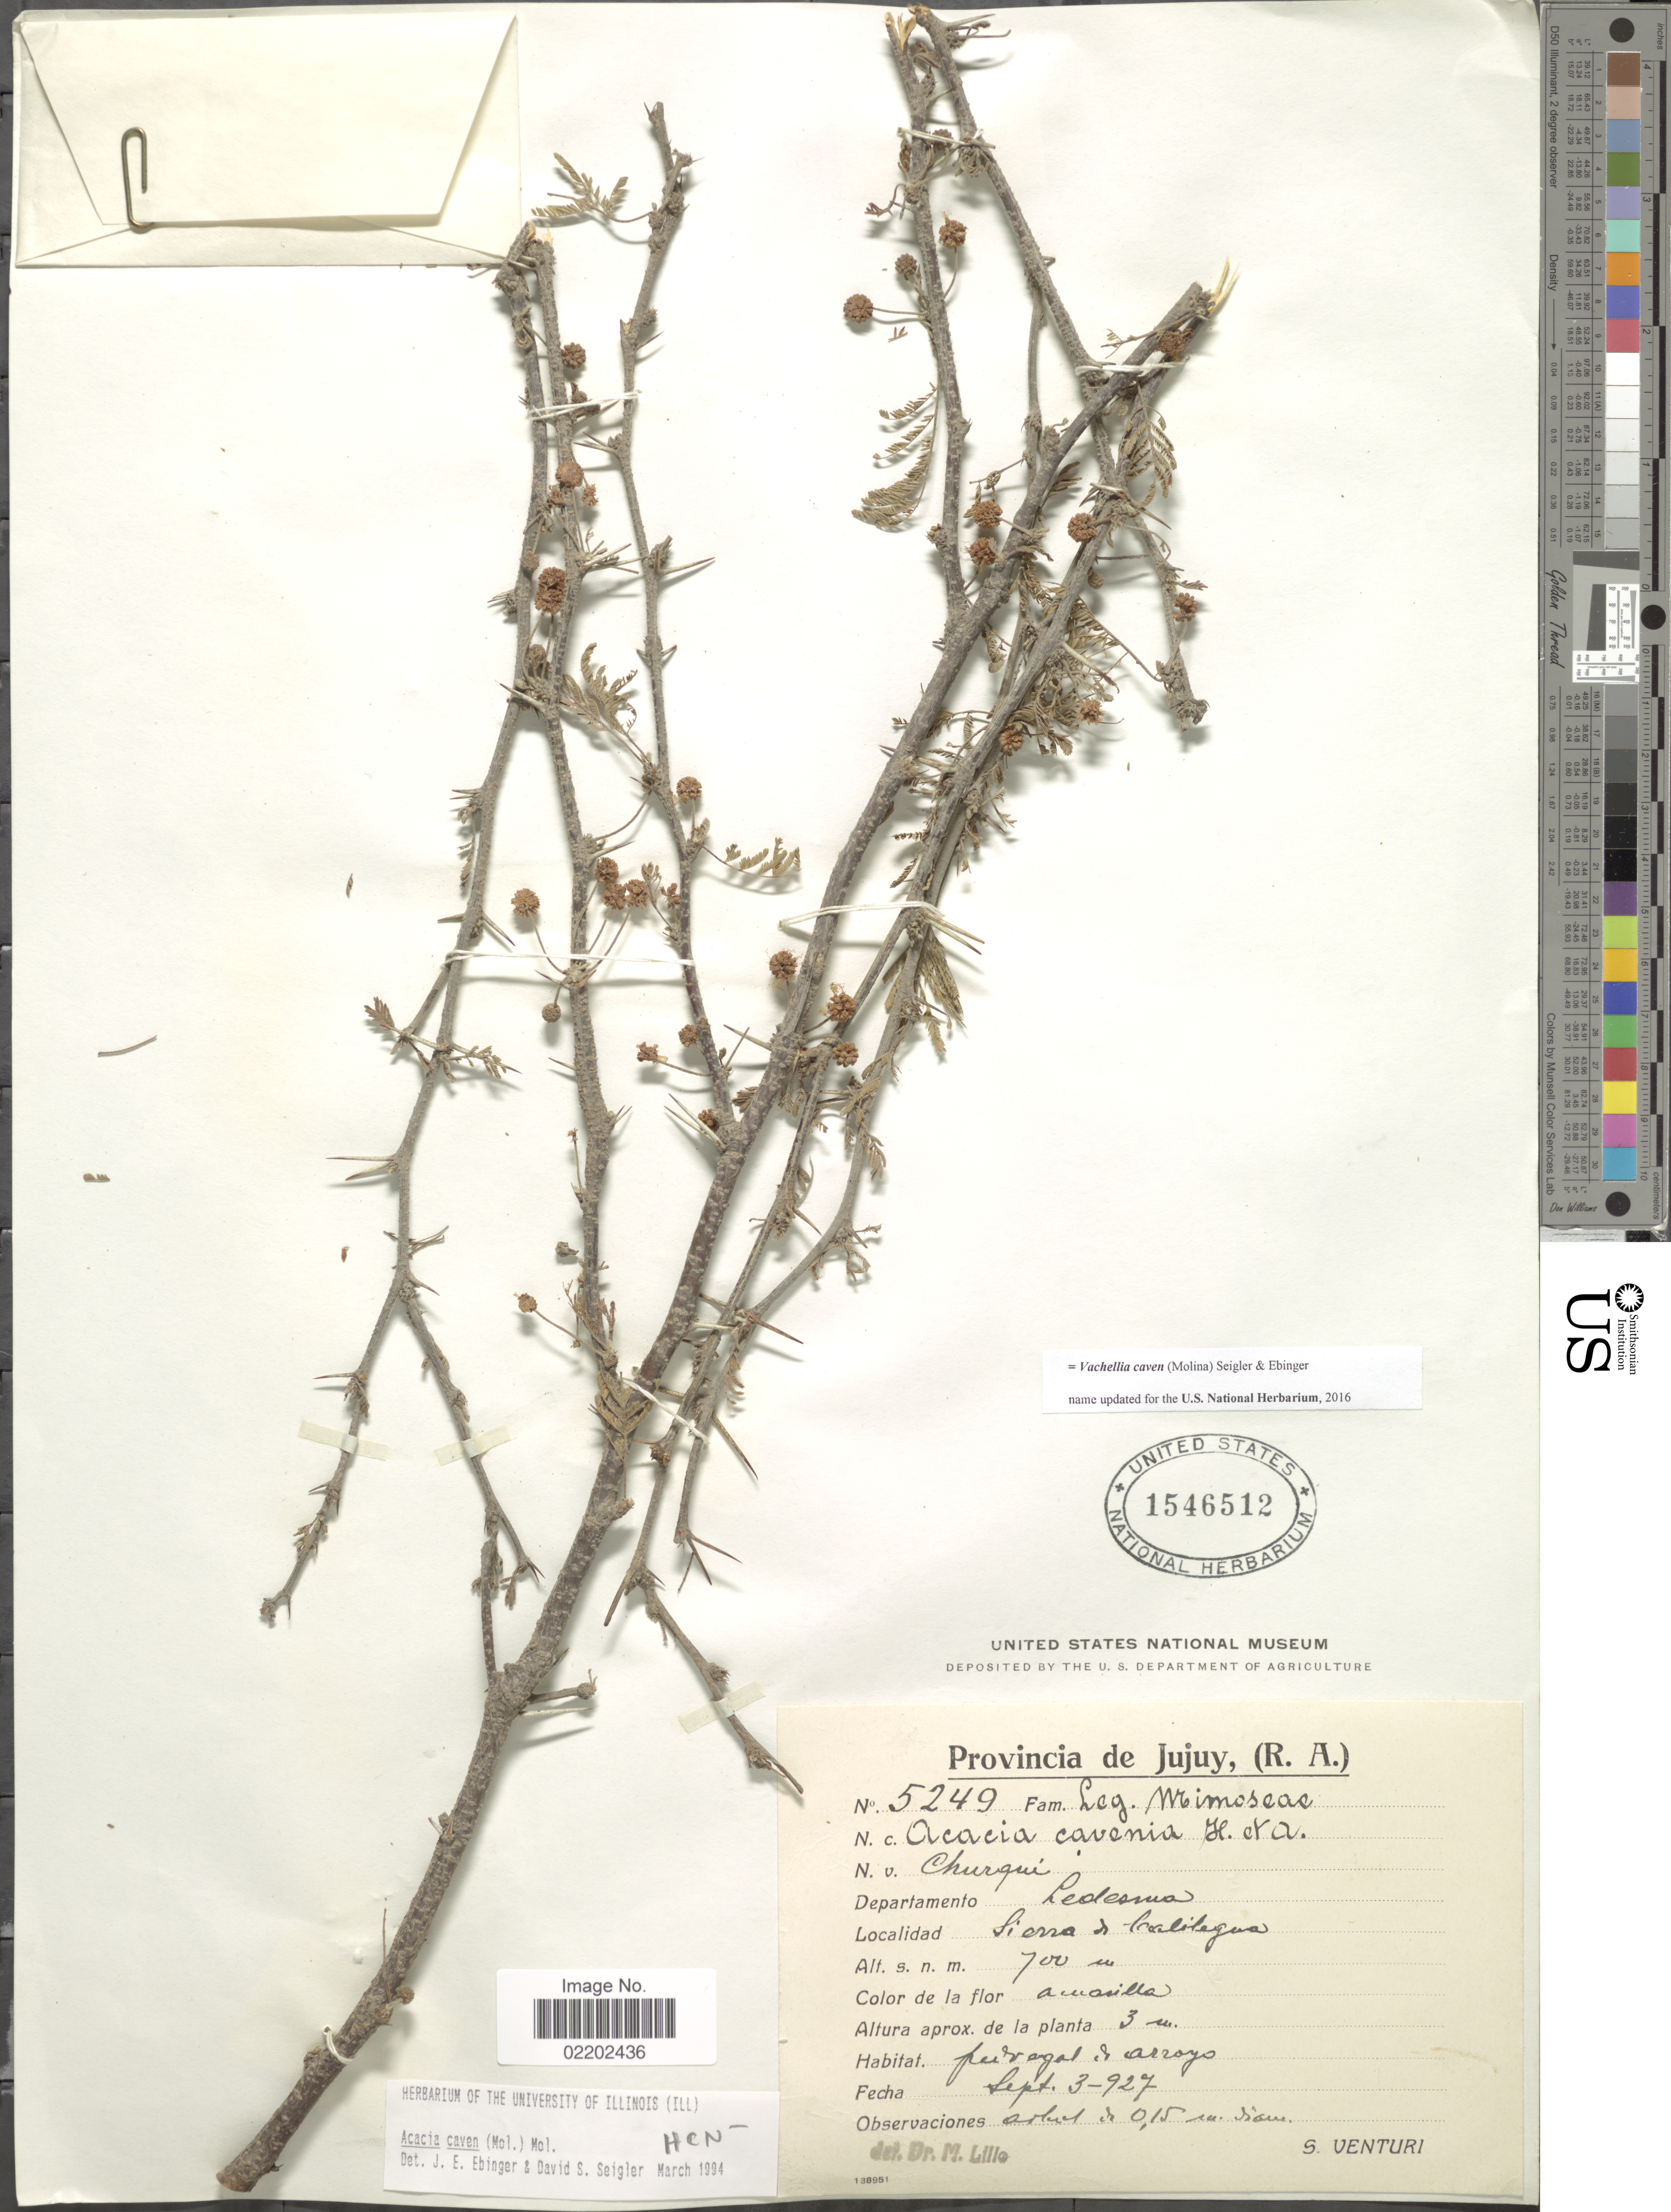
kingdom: Plantae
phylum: Tracheophyta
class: Magnoliopsida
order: Fabales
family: Fabaceae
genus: Vachellia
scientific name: Vachellia caven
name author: (Molina) Seigler & Ebinger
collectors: S. Venturi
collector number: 5249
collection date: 1927-09-03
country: Argentina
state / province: Jujuy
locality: (R.A.) Departamento Ledesma, Sierra de Calilegua, Piedregal de arroyo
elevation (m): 700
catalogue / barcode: US 1546512